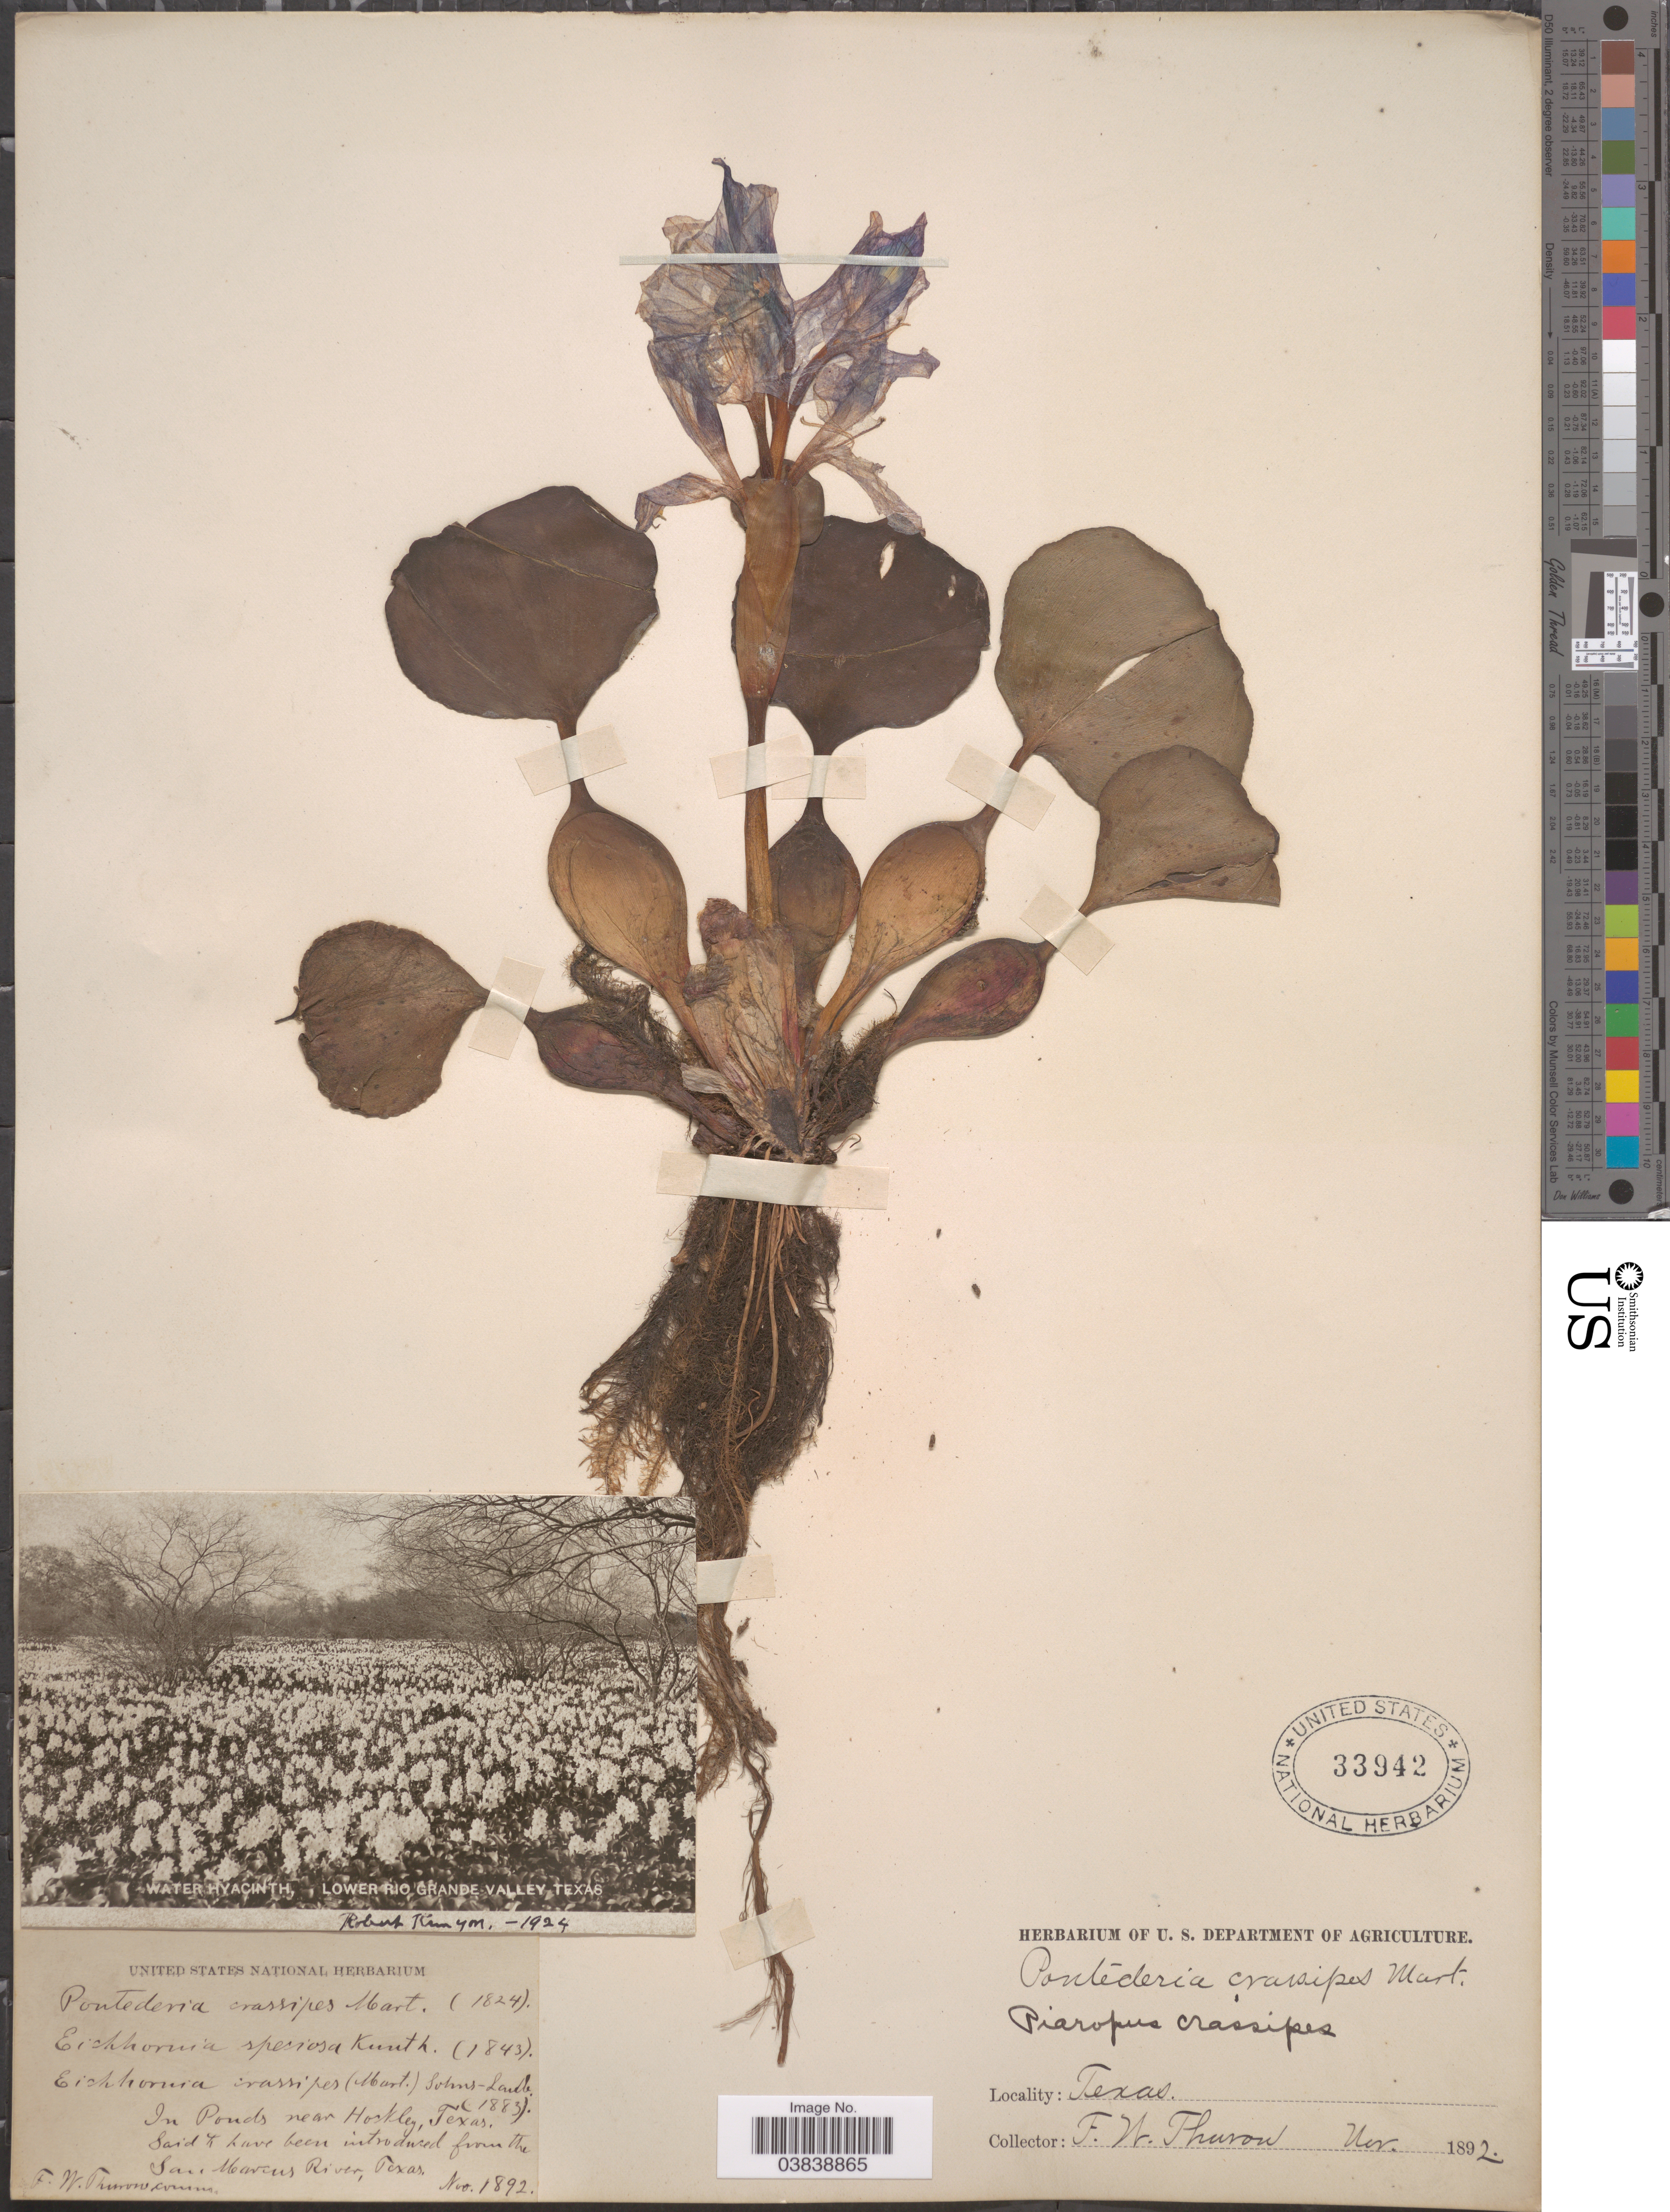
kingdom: Plantae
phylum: Tracheophyta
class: Liliopsida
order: Commelinales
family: Pontederiaceae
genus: Eichhornia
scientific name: Eichhornia crassipes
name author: (Mart.) Solms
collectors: F. W. Thurow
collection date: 1892-11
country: United States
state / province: Texas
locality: In ponds near Hartley, Texas.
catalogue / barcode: US 33942